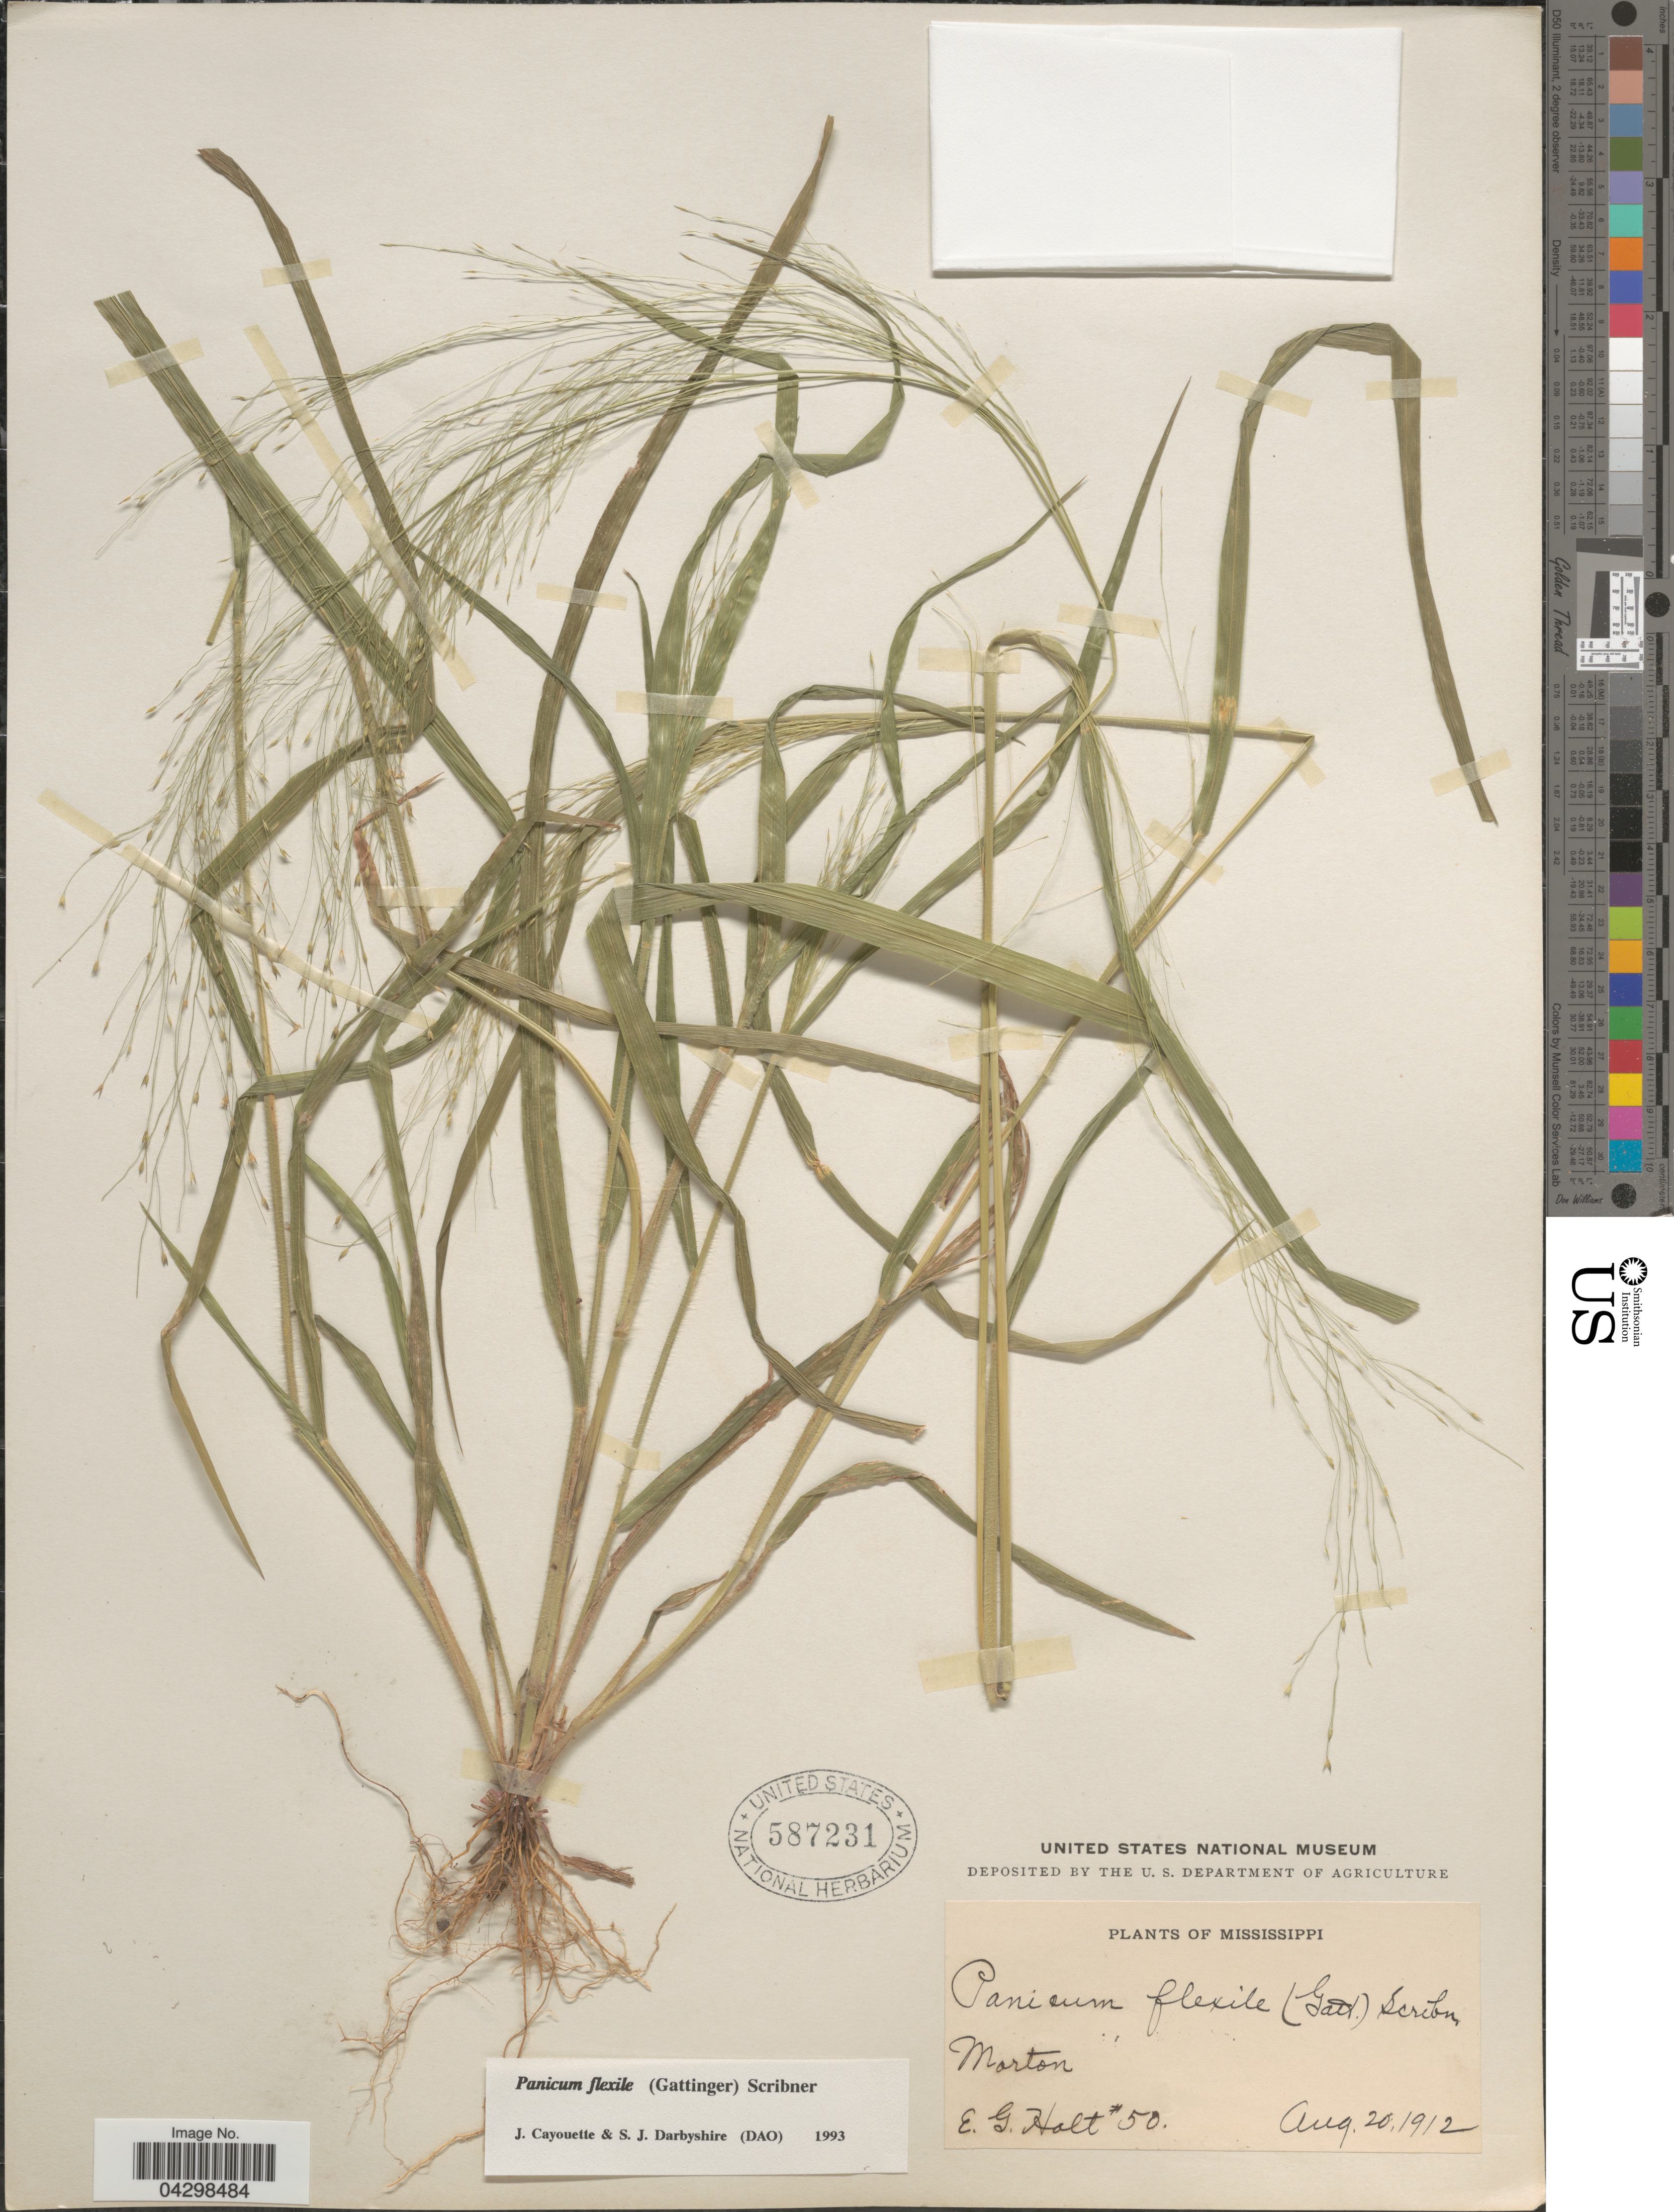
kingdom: Plantae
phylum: Tracheophyta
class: Liliopsida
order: Poales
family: Poaceae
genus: Panicum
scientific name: Panicum flexile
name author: (Gatt.) Scribn.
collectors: E. G. Holt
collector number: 50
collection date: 1912-08-20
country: United States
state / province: Mississippi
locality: Morton.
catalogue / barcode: US 587231